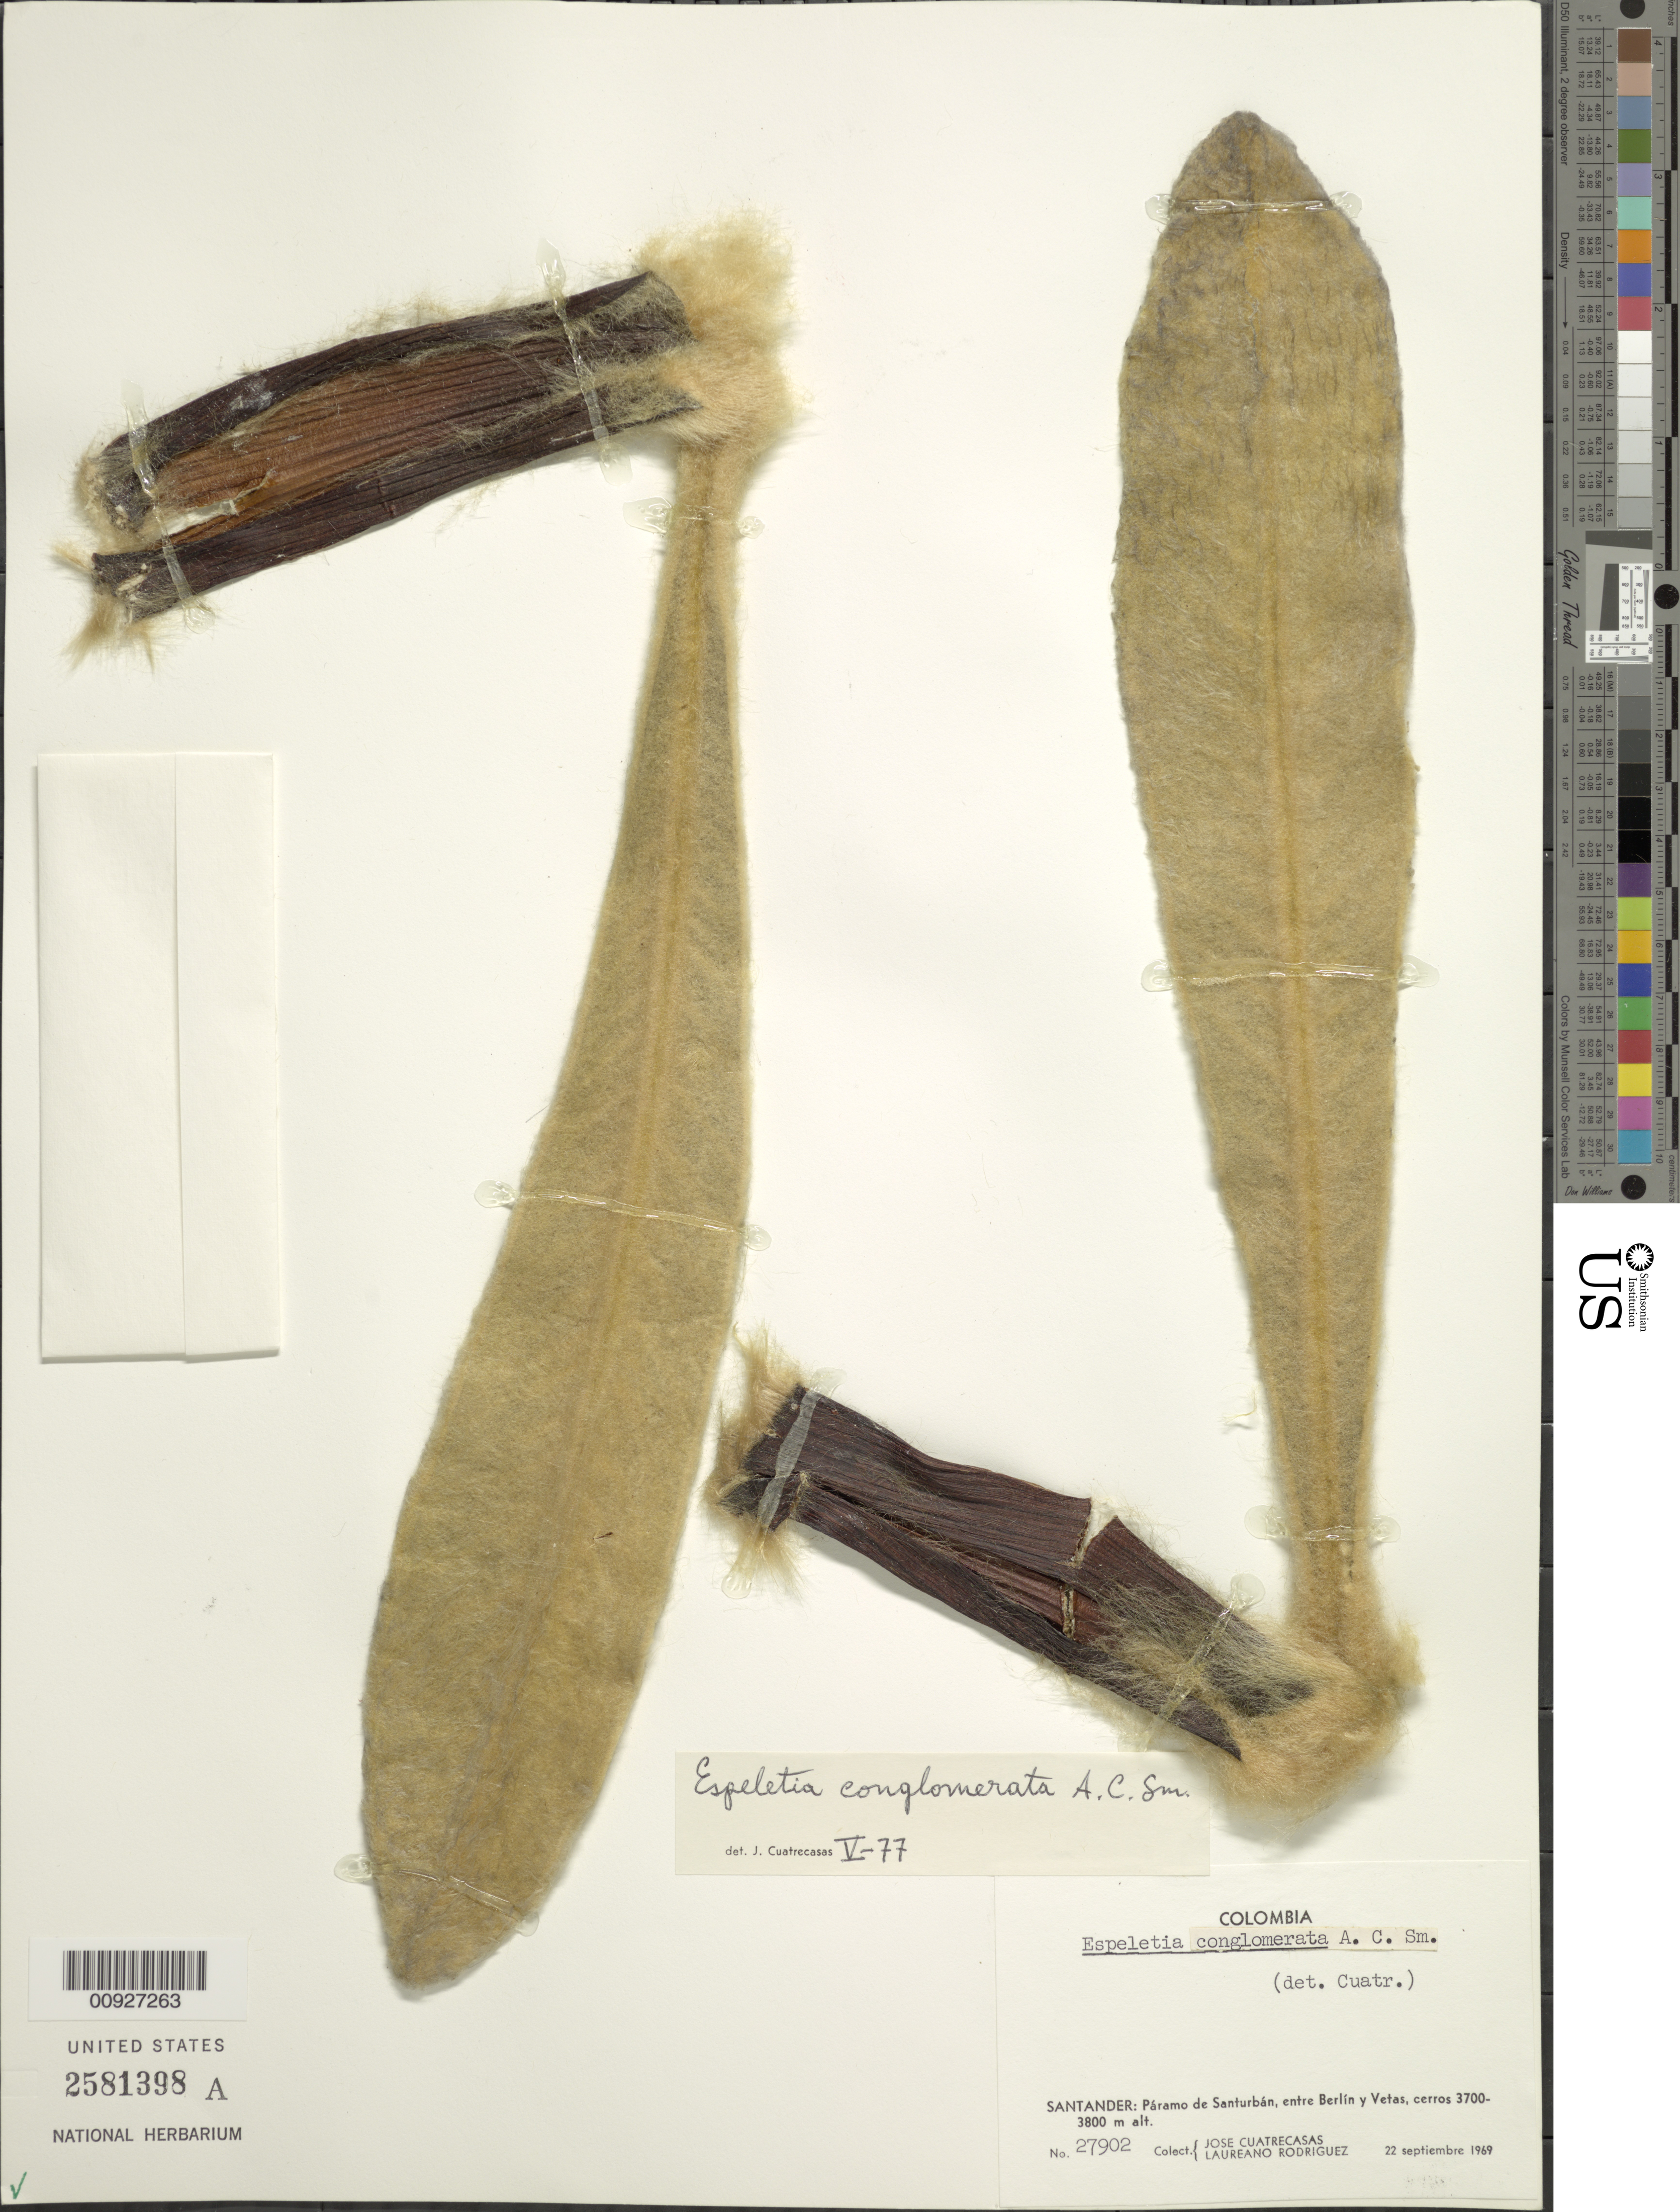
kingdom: Plantae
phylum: Tracheophyta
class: Magnoliopsida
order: Asterales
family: Asteraceae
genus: Espeletia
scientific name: Espeletia conglomerata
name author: A.C. Sm.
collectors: J. Cuatrecasas & L. Rodriguez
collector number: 27902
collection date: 1969-11-22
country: Colombia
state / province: Santander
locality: P. de Santurbán. Páramo de Santurbán, entre Berlín y Vetas, cerros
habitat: Cerros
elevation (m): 3700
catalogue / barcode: US 2581398A